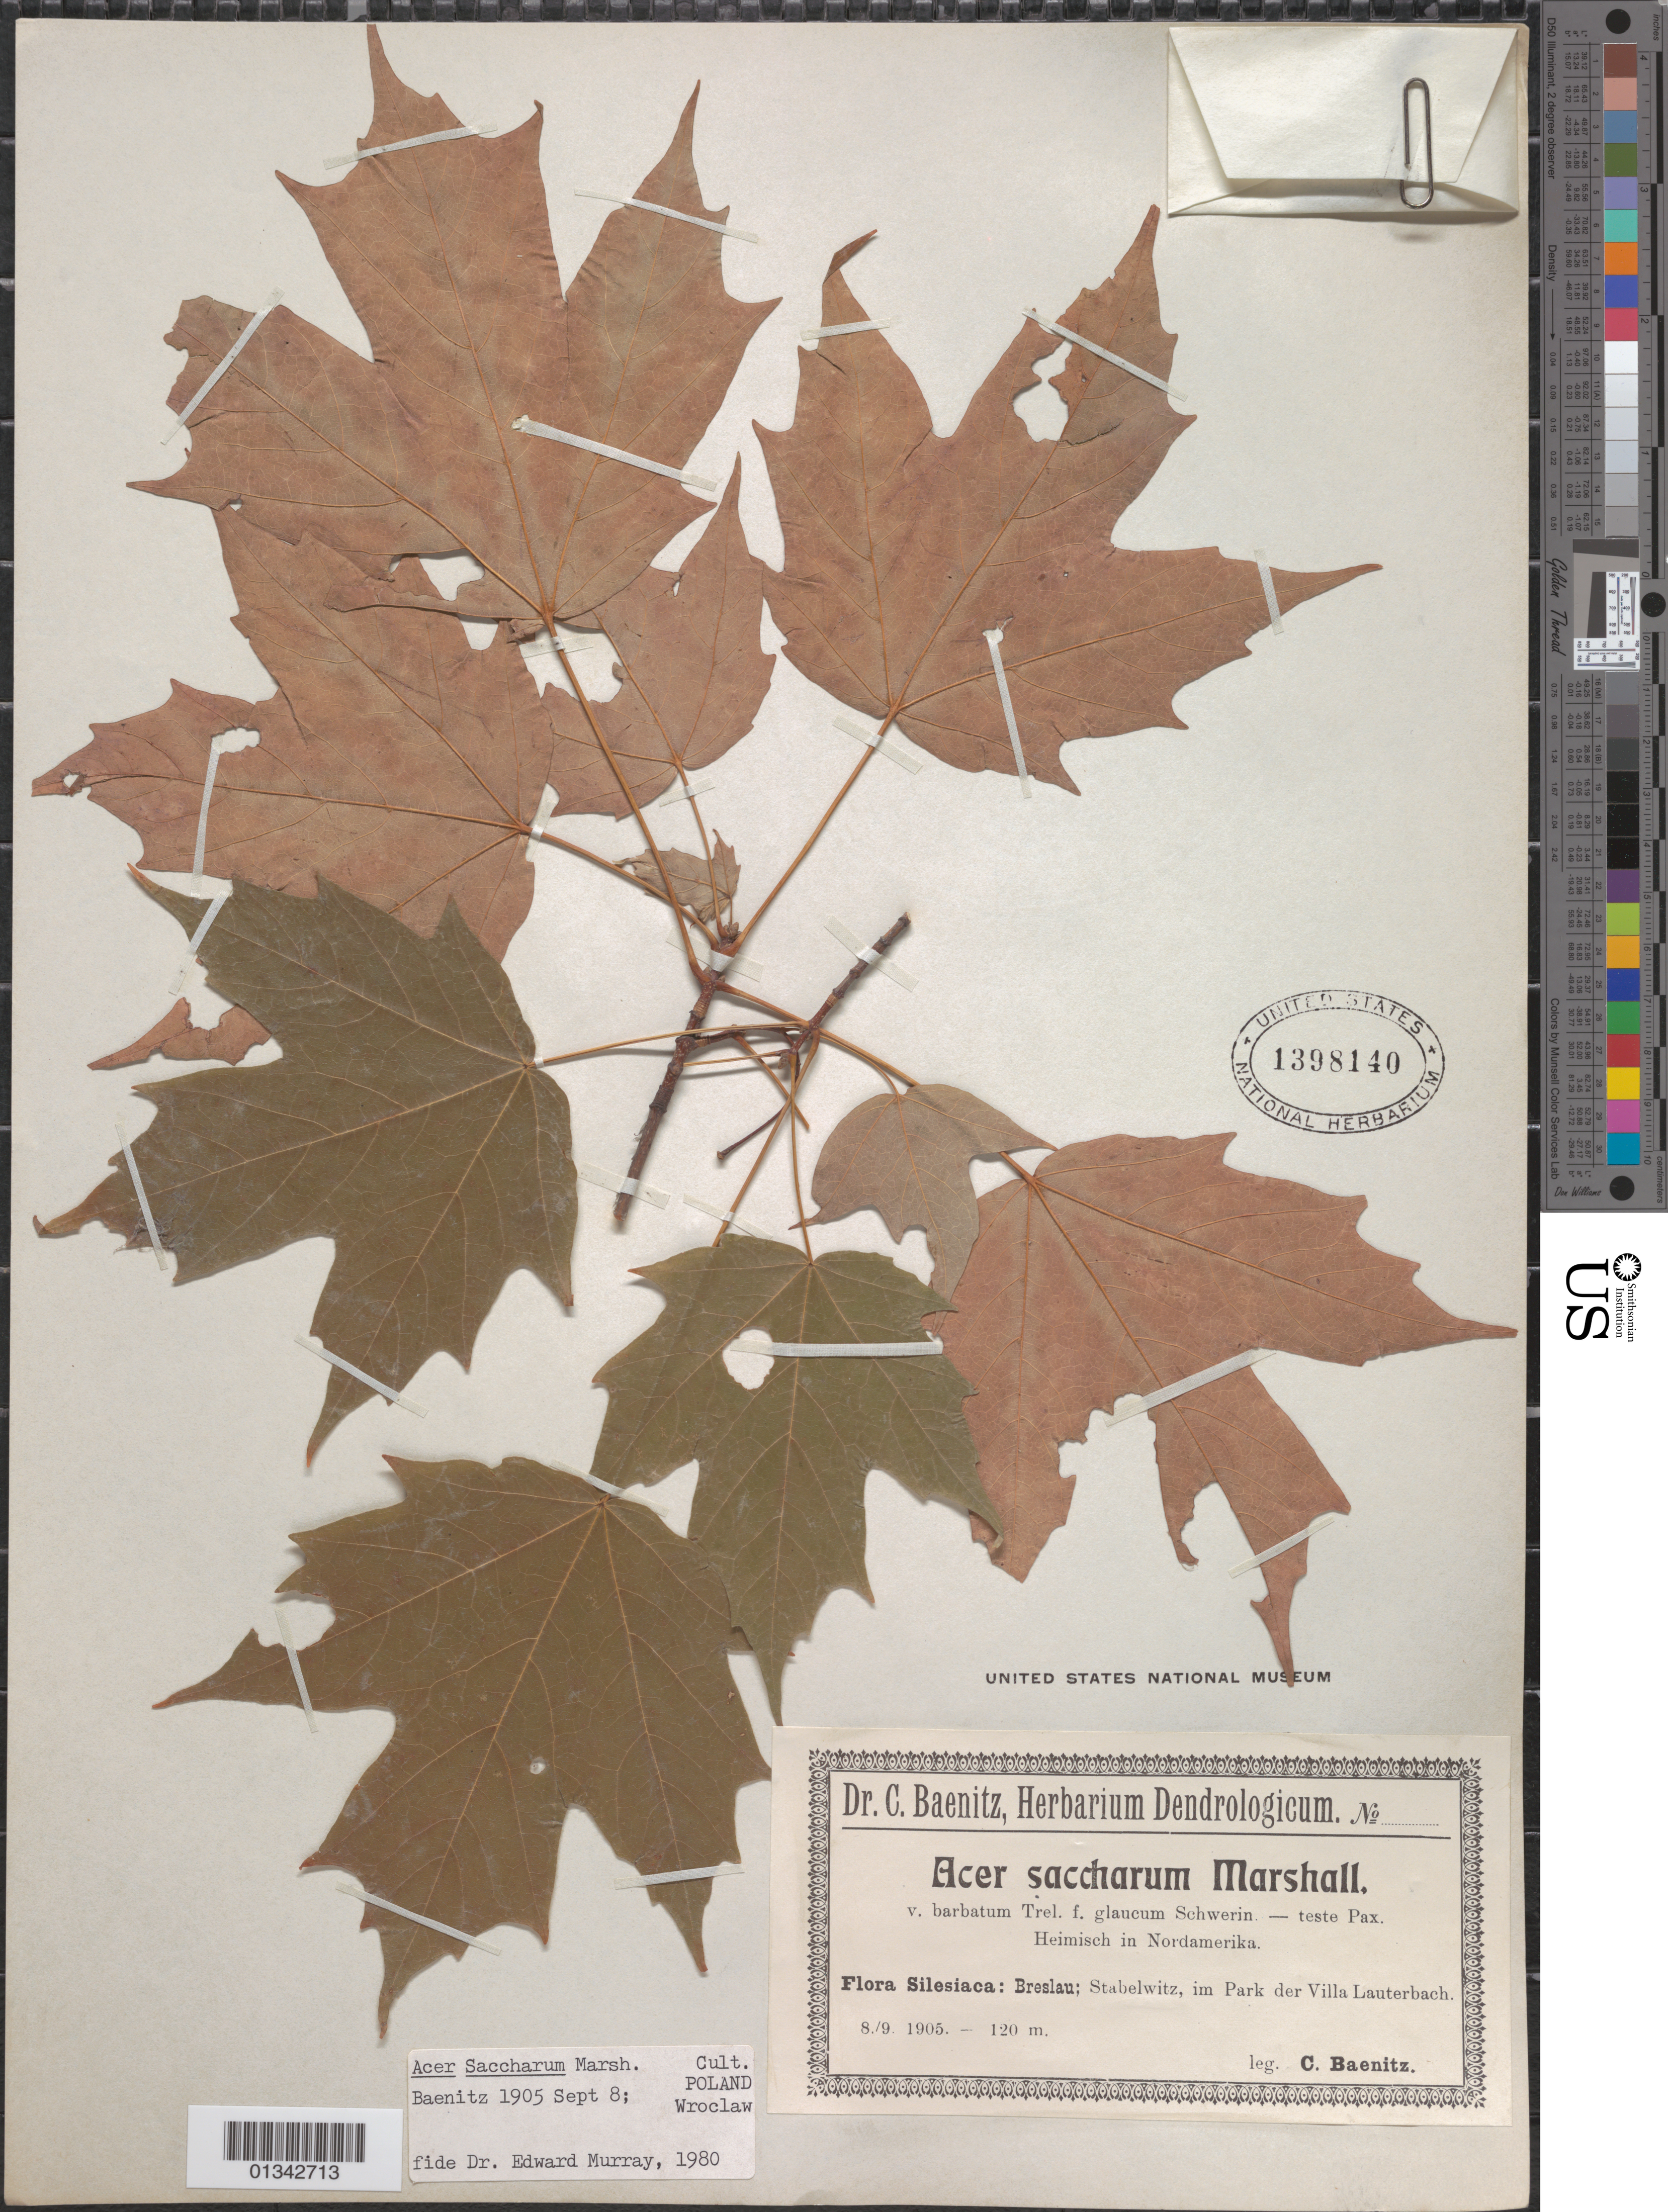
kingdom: Plantae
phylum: Tracheophyta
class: Magnoliopsida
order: Sapindales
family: Sapindaceae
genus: Acer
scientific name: Acer saccharum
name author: Marshall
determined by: Murray, Edward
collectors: C. G. Baenitz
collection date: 1905-09-08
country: Poland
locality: Silesia, Breslau [Wrocław], Stablewitz, im Park der Villa Lanterbach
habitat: Cultivated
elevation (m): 120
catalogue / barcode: US 1398140